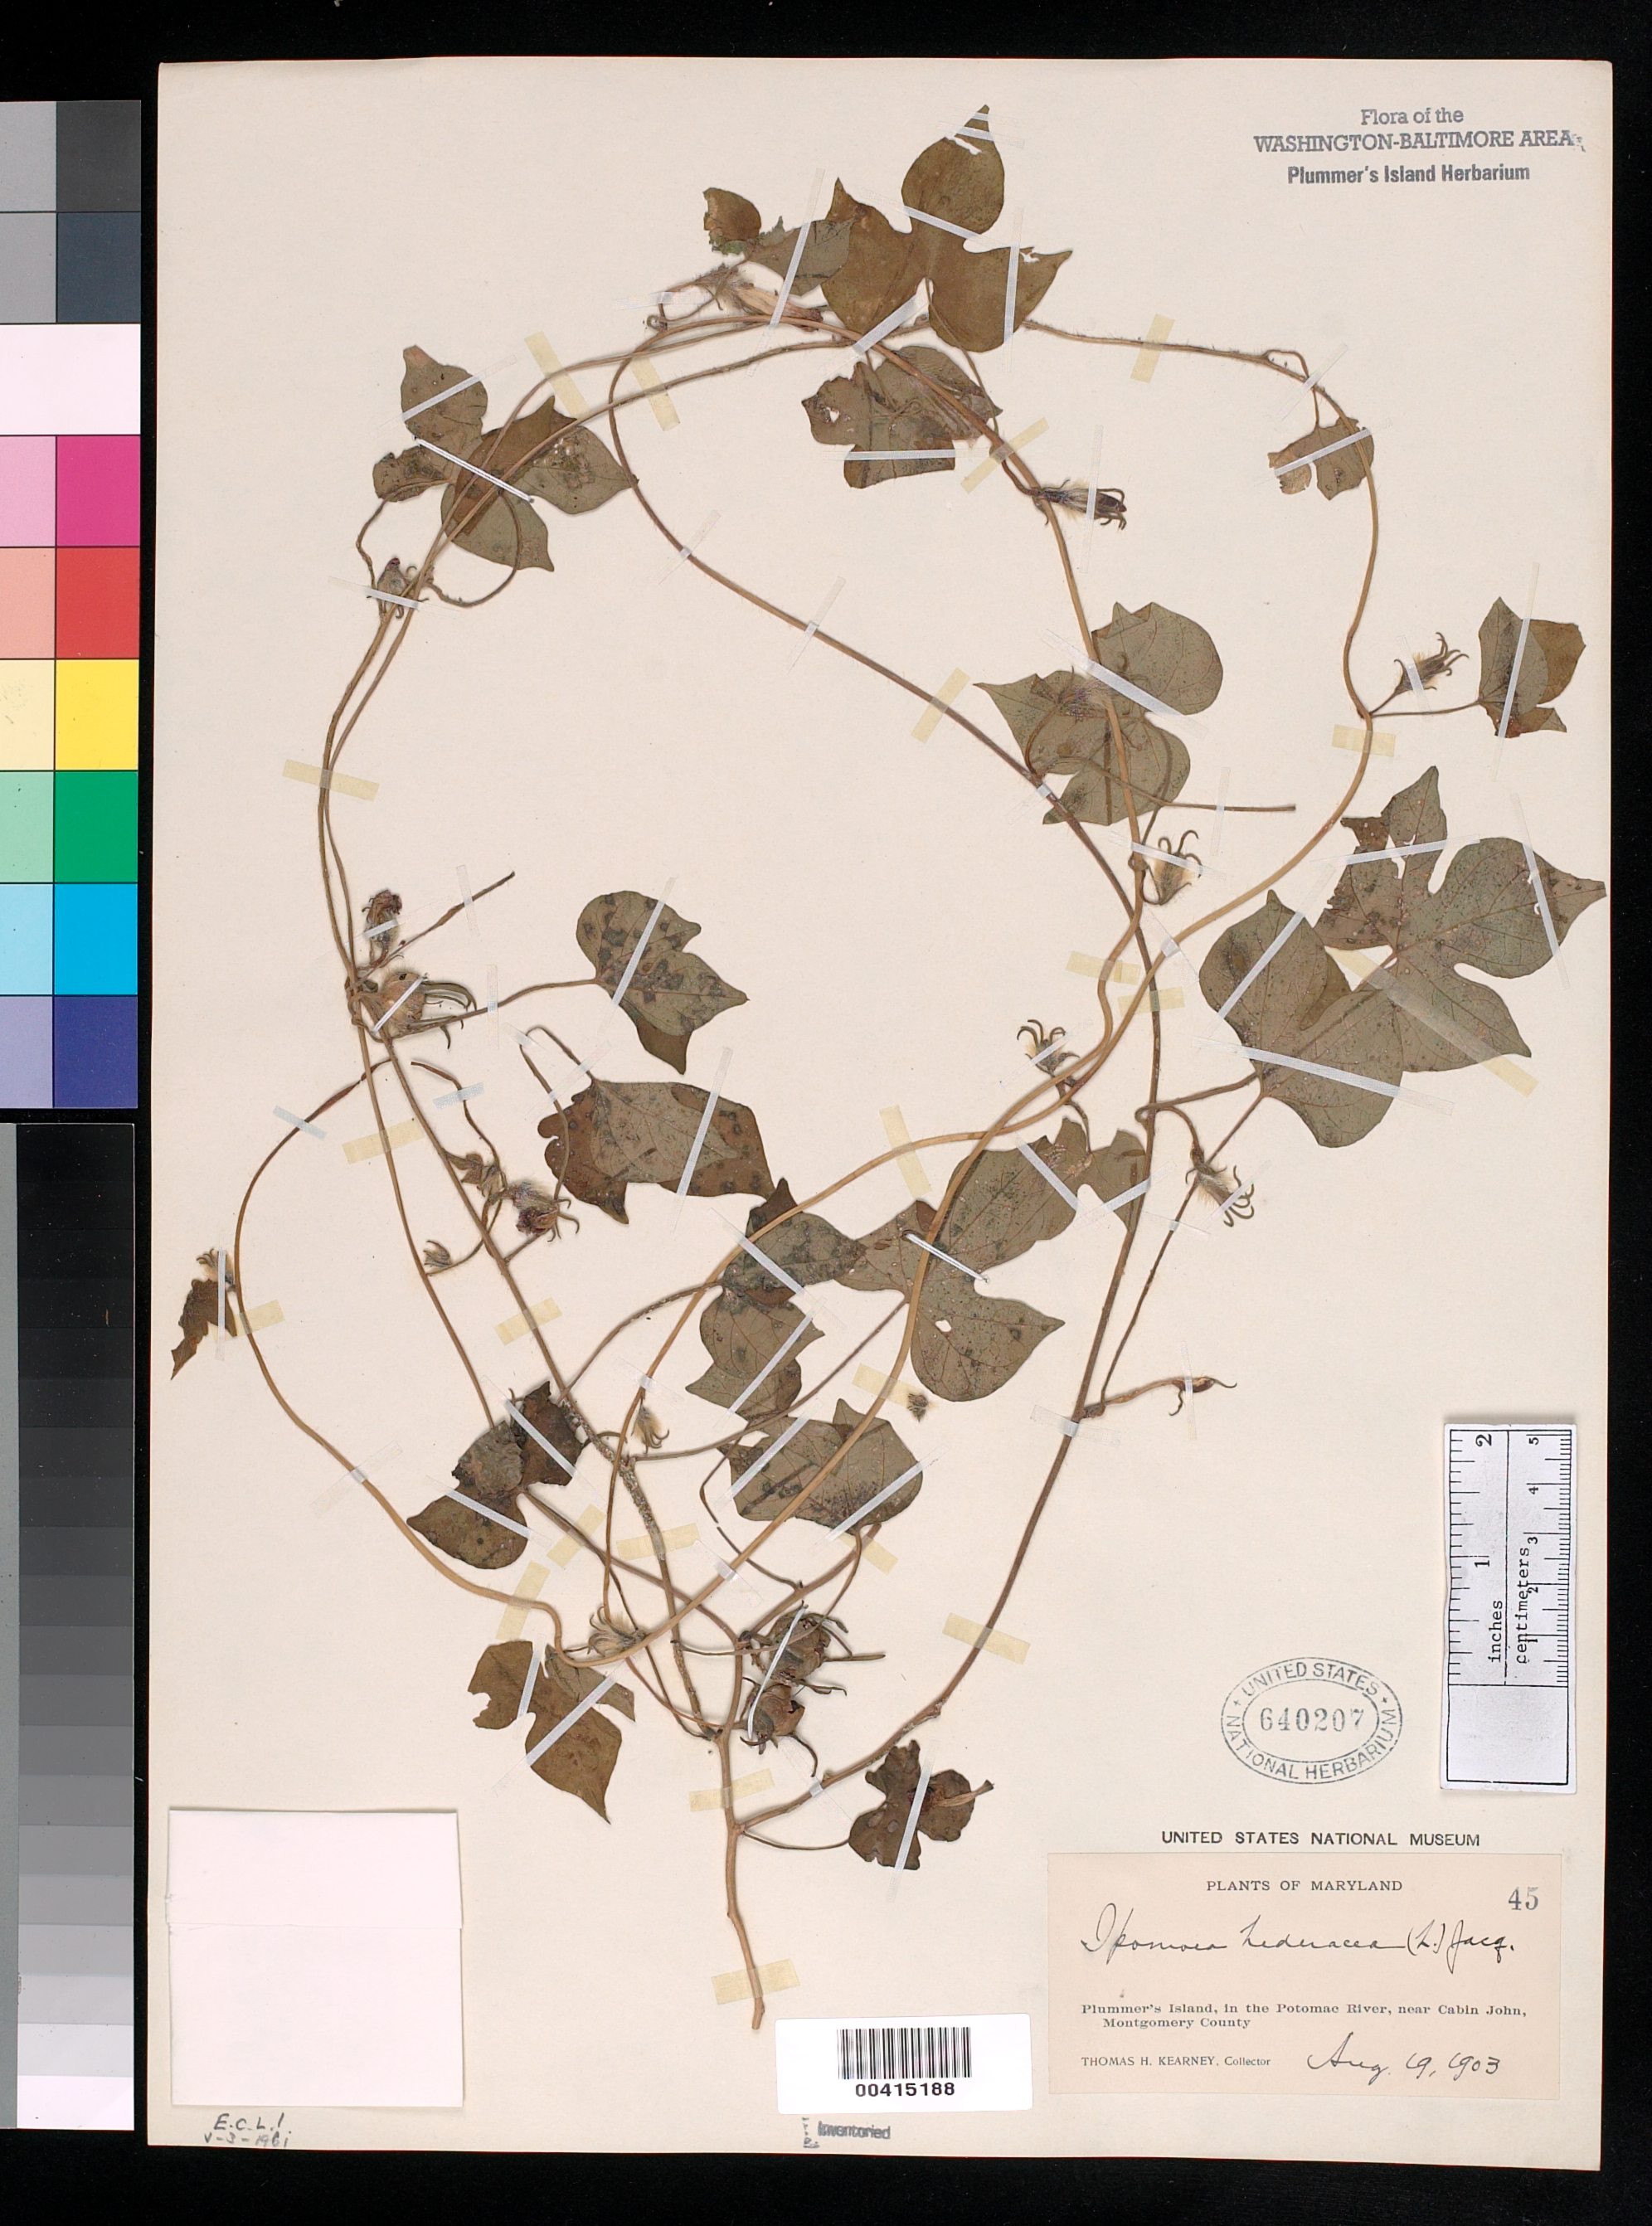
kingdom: Plantae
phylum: Tracheophyta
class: Magnoliopsida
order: Solanales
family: Convolvulaceae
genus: Ipomoea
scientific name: Ipomoea hederacea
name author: Jacq.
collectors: T. H. Kearney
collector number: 45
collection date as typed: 19 Aug 1903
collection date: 1903-08-19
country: United States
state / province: Maryland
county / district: Montgomery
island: Plummers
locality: Plummer's Island C. & O. Canal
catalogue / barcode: US 640207